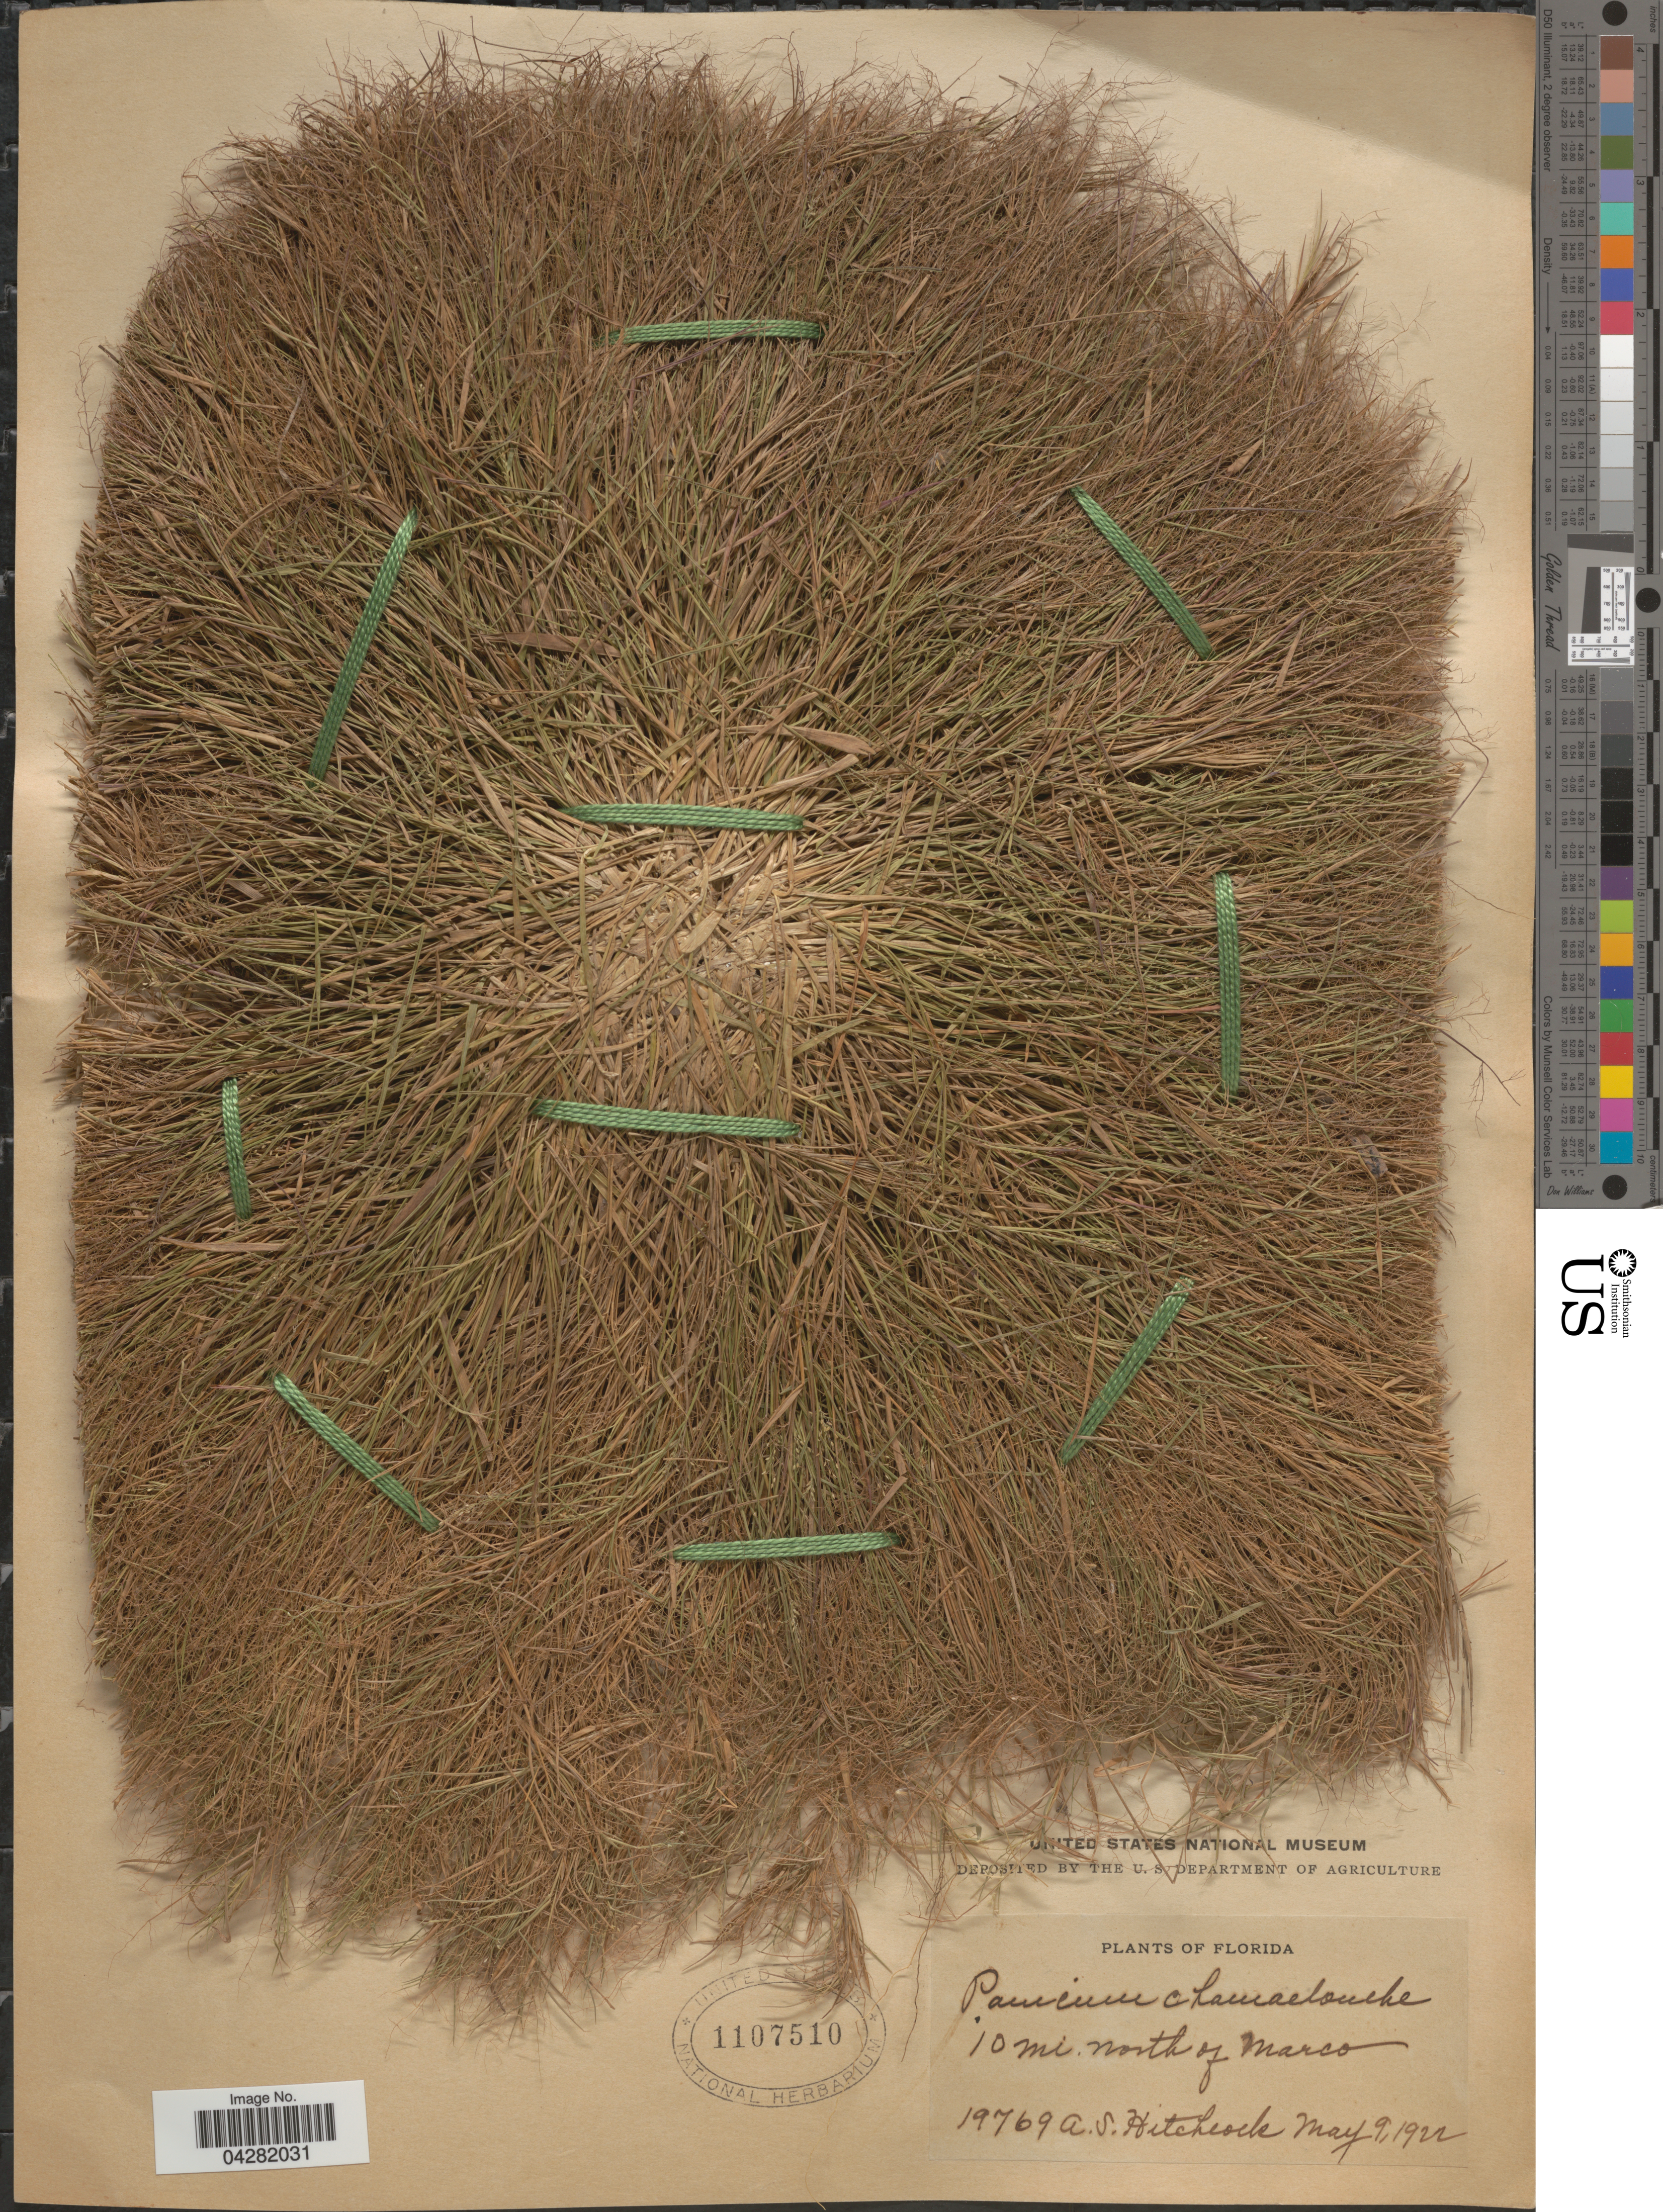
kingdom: Plantae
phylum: Tracheophyta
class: Liliopsida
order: Poales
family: Poaceae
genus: Dichanthelium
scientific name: Dichanthelium ensifolium var. ensifolium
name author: (Baldwin ex Elliot) Gould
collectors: A. S. Hitchcock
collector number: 19769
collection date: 1922-05-09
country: United States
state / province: Florida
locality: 10 mi. north of Marco.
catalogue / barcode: US 1107510